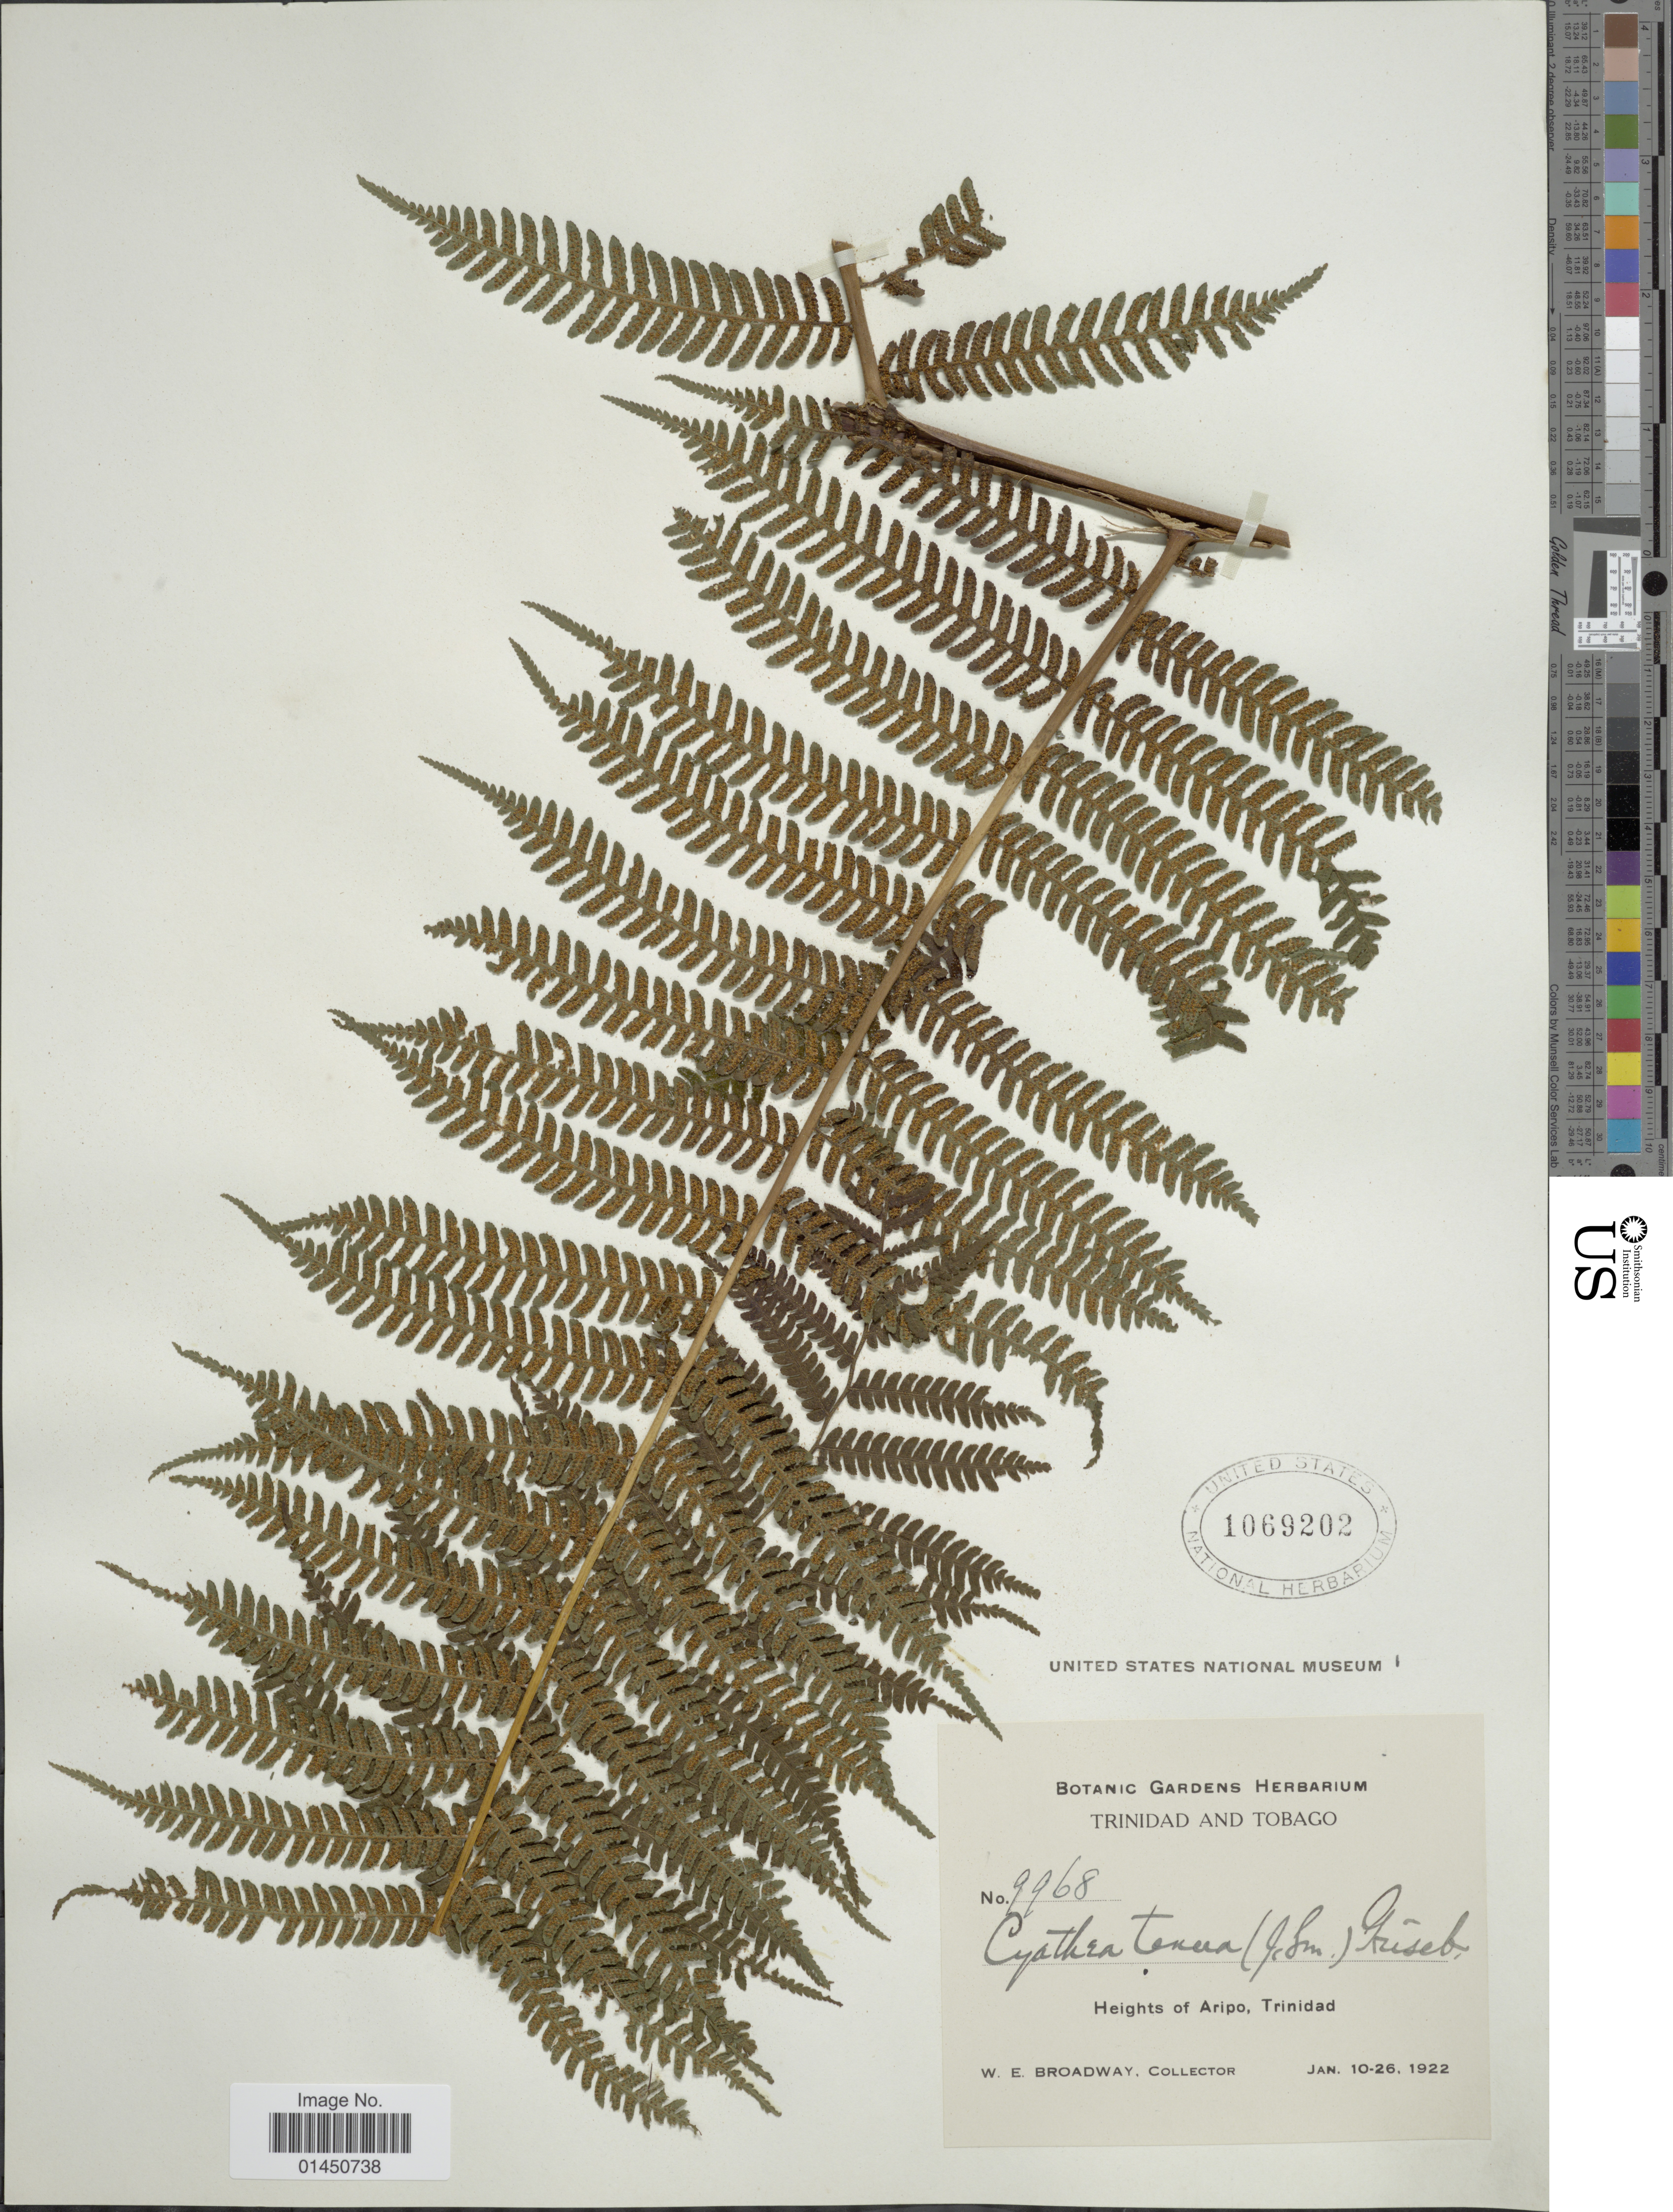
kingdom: Plantae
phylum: Tracheophyta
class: Polypodiopsida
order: Cyatheales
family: Cyatheaceae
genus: Cyathea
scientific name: Cyathea tenera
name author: (J. Sm. ex Hook.) T. Moore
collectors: W. E. Broadway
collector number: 9968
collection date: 1922-01-10/1922-01-26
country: Trinidad and Tobago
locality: Heights of Aripo, Trinidad.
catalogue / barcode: US 1069202